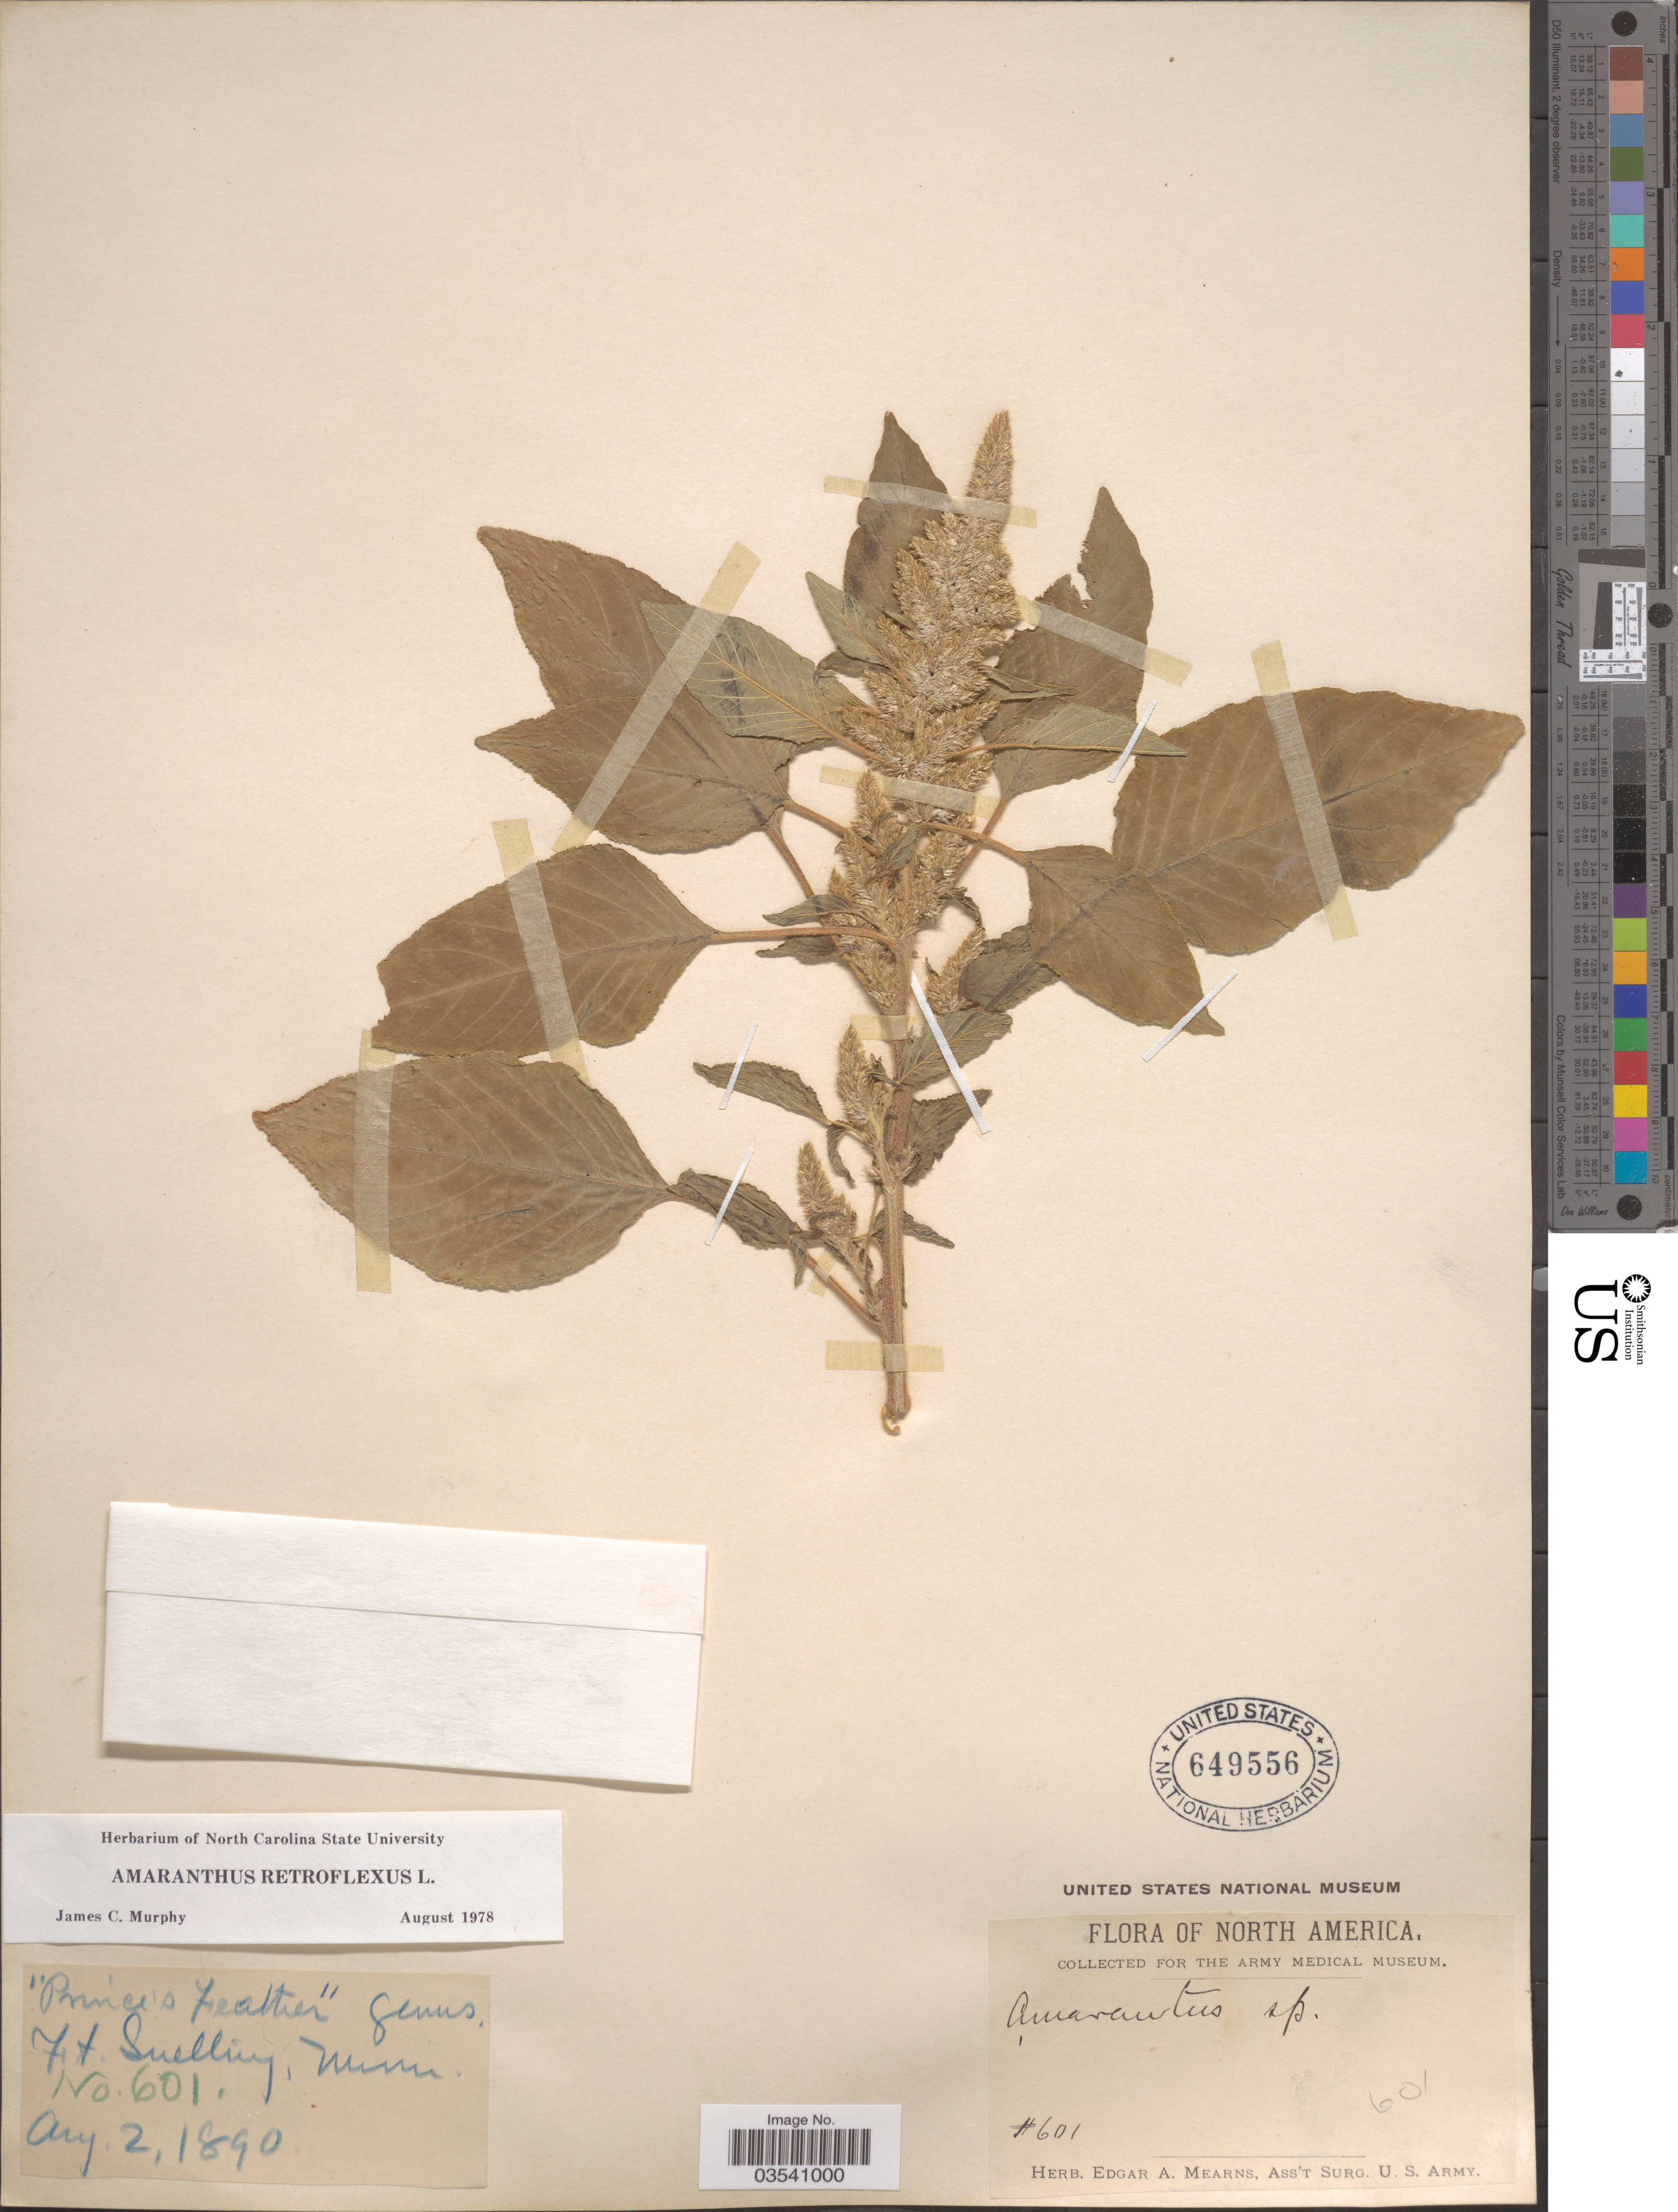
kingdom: Plantae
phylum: Tracheophyta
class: Magnoliopsida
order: Caryophyllales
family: Amaranthaceae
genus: Amaranthus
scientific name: Amaranthus retroflexus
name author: L.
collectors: ex herb. Edgar A. Mearns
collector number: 601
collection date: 1890-08-02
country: United States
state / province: Minnesota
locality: Ft. Snelling.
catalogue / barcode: US 649556